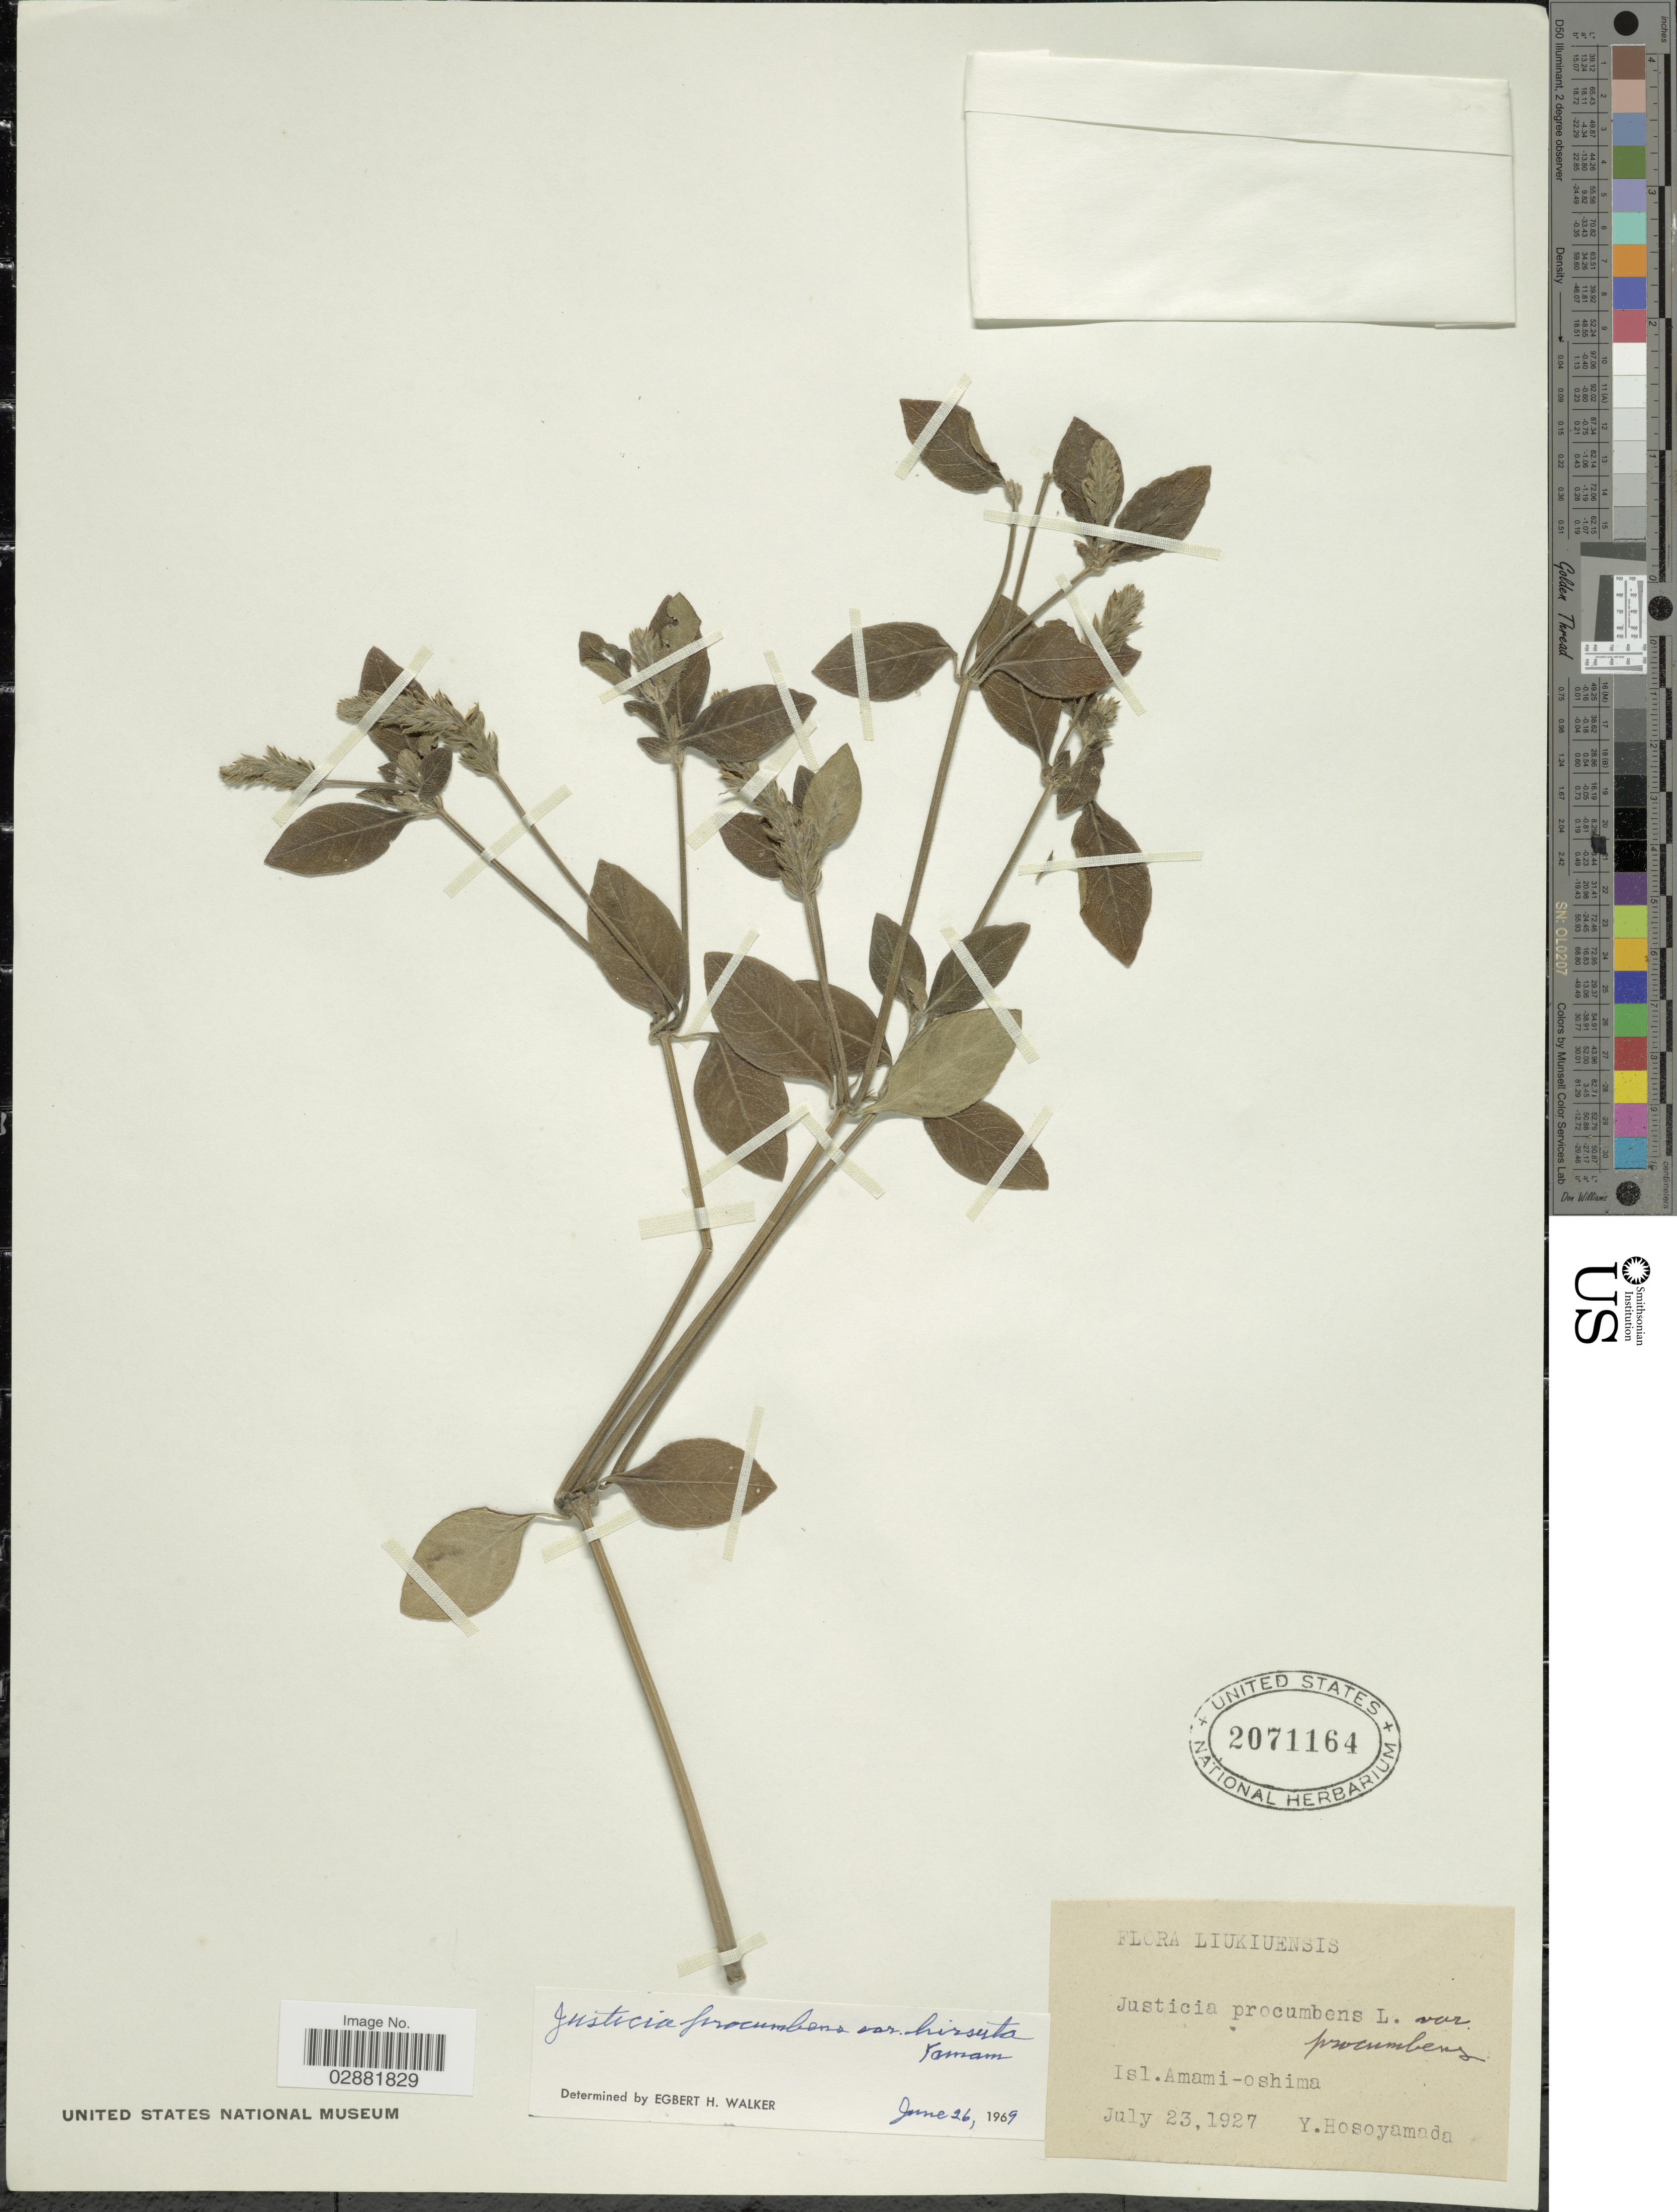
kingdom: Plantae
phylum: Tracheophyta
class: Magnoliopsida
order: Lamiales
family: Acanthaceae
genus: Justicia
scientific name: Justicia procumbens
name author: L.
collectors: Y. Hosoyamada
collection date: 1927-07-23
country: Japan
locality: LiuKiuensis, Isl. Amami-Oshima.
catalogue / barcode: US 2071164